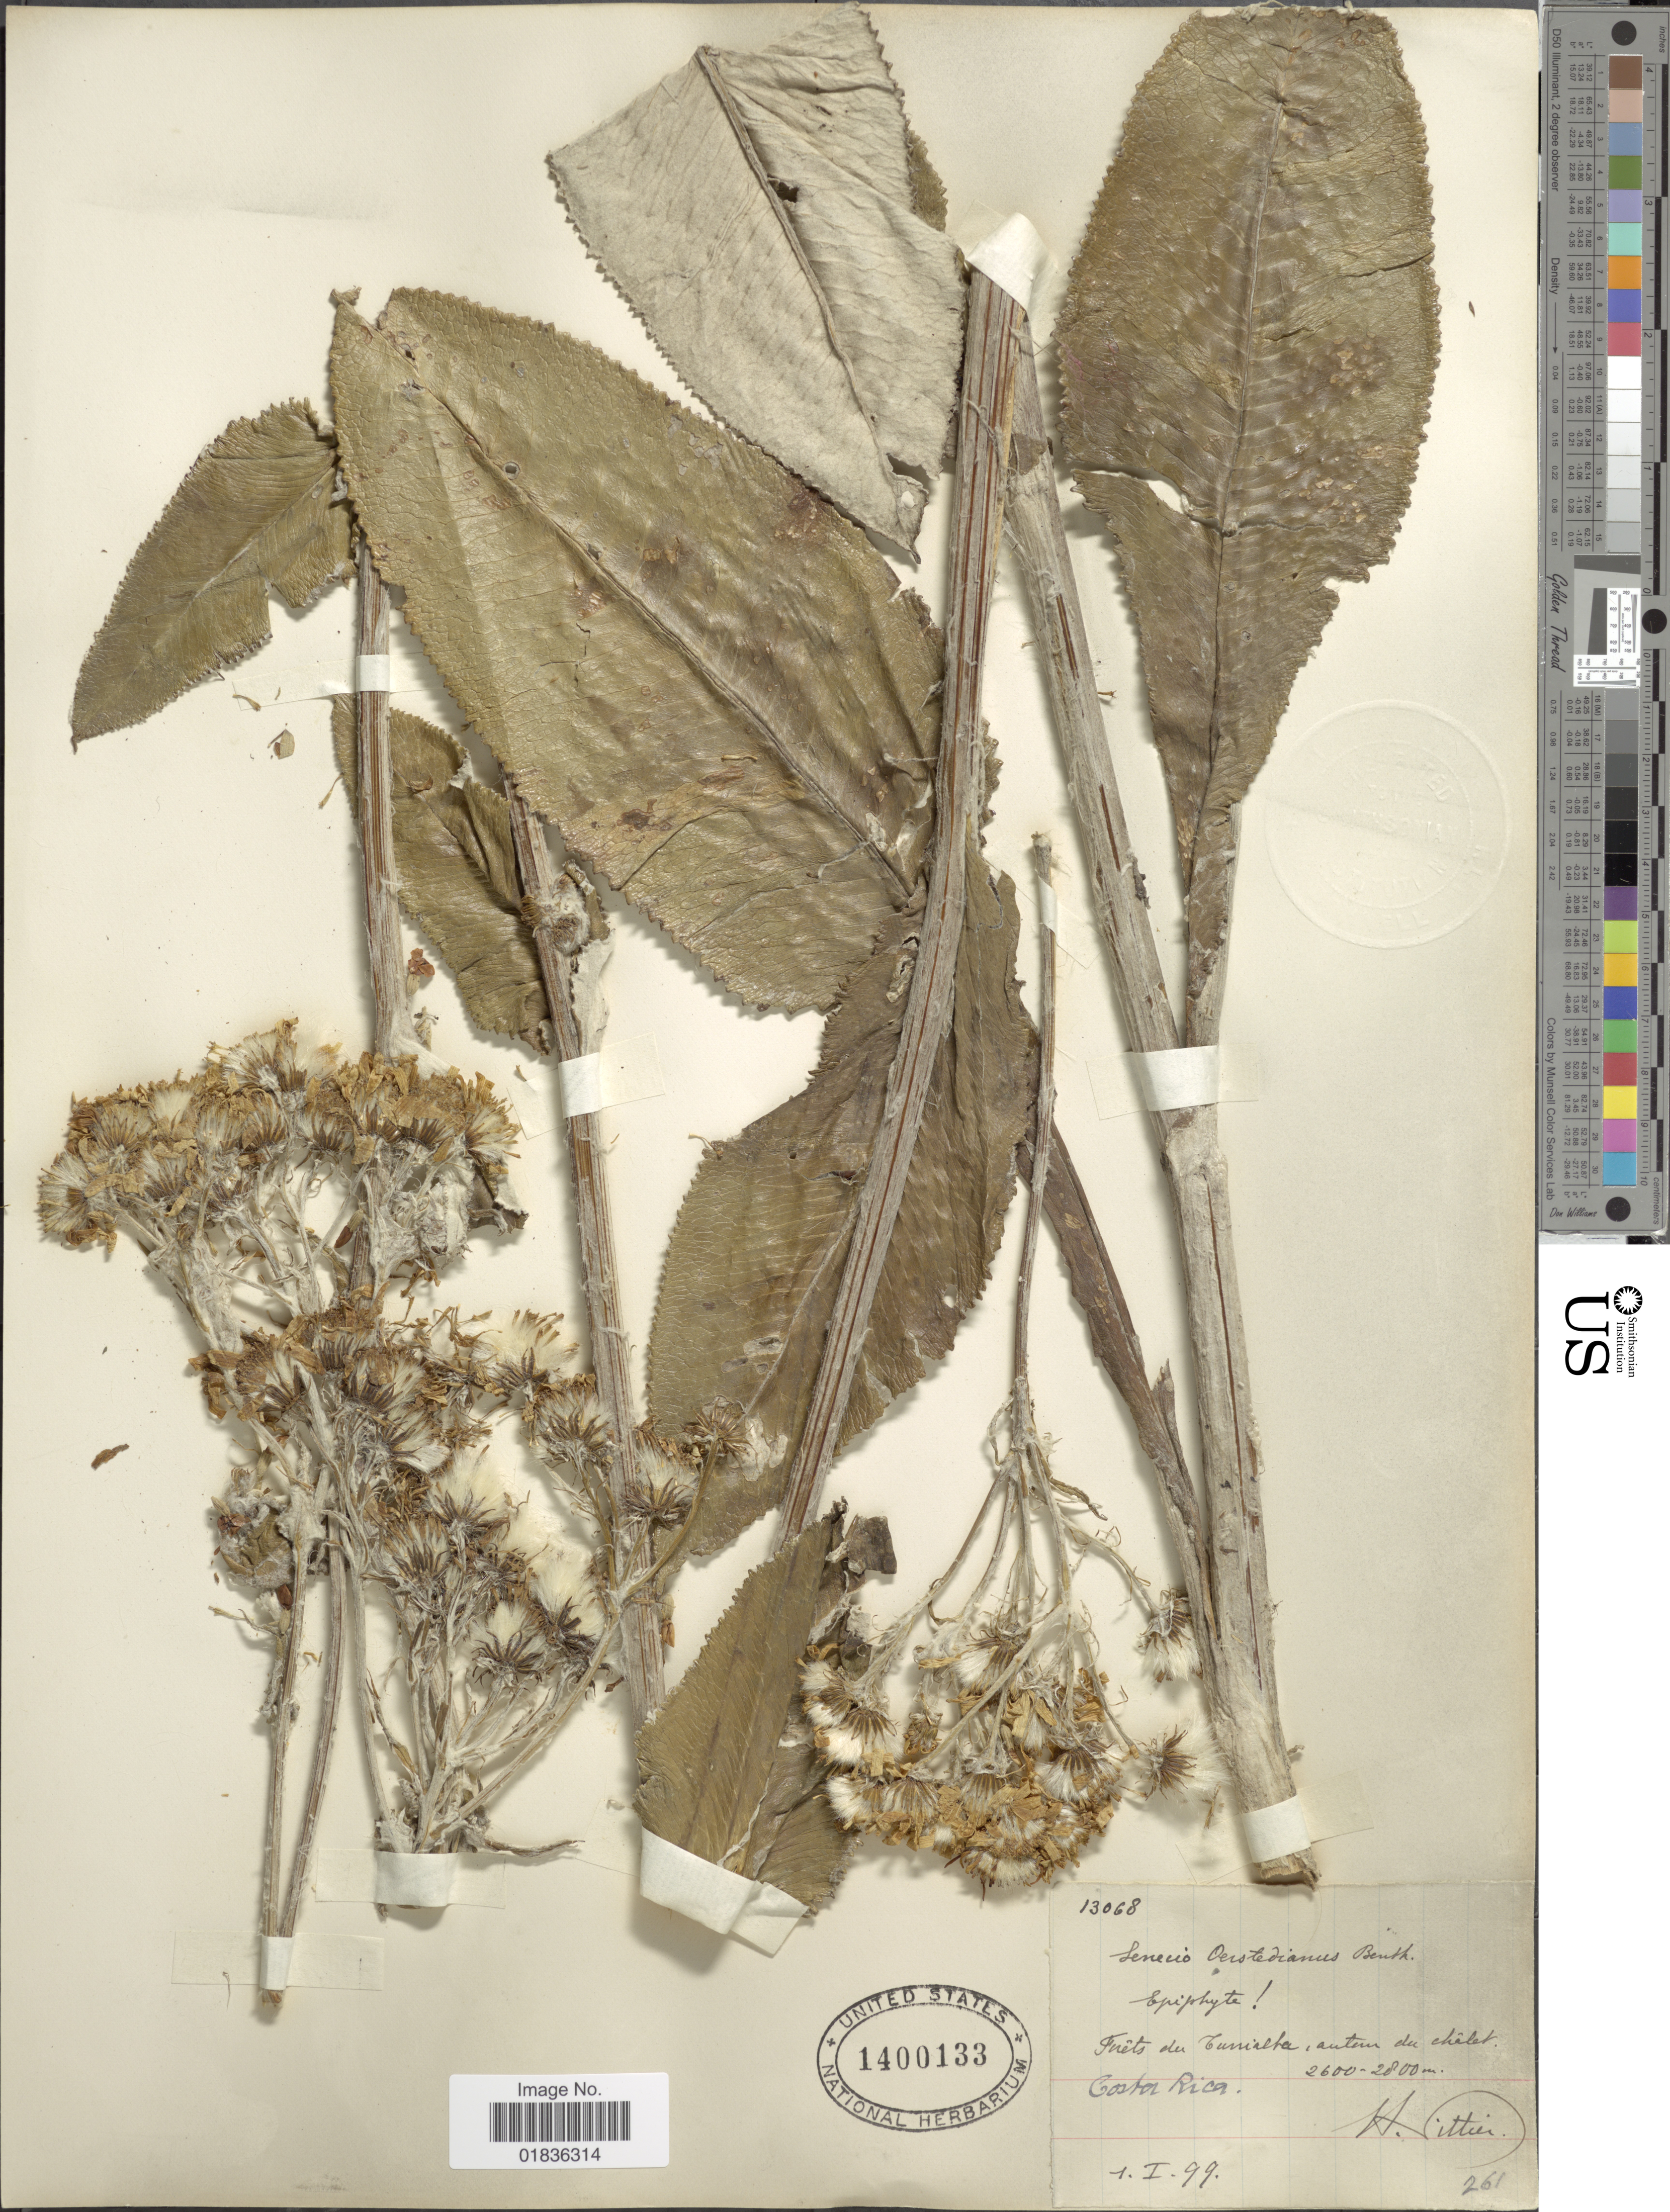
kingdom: Plantae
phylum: Tracheophyta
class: Magnoliopsida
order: Asterales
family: Asteraceae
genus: Senecio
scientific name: Senecio oerstedianus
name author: Benth.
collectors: H. F. Pittier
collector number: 13068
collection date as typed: Transcribed d/m/y: 1/1/99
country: Costa Rica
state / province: Cartago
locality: Turrialba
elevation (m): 2600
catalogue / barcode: US 1400133